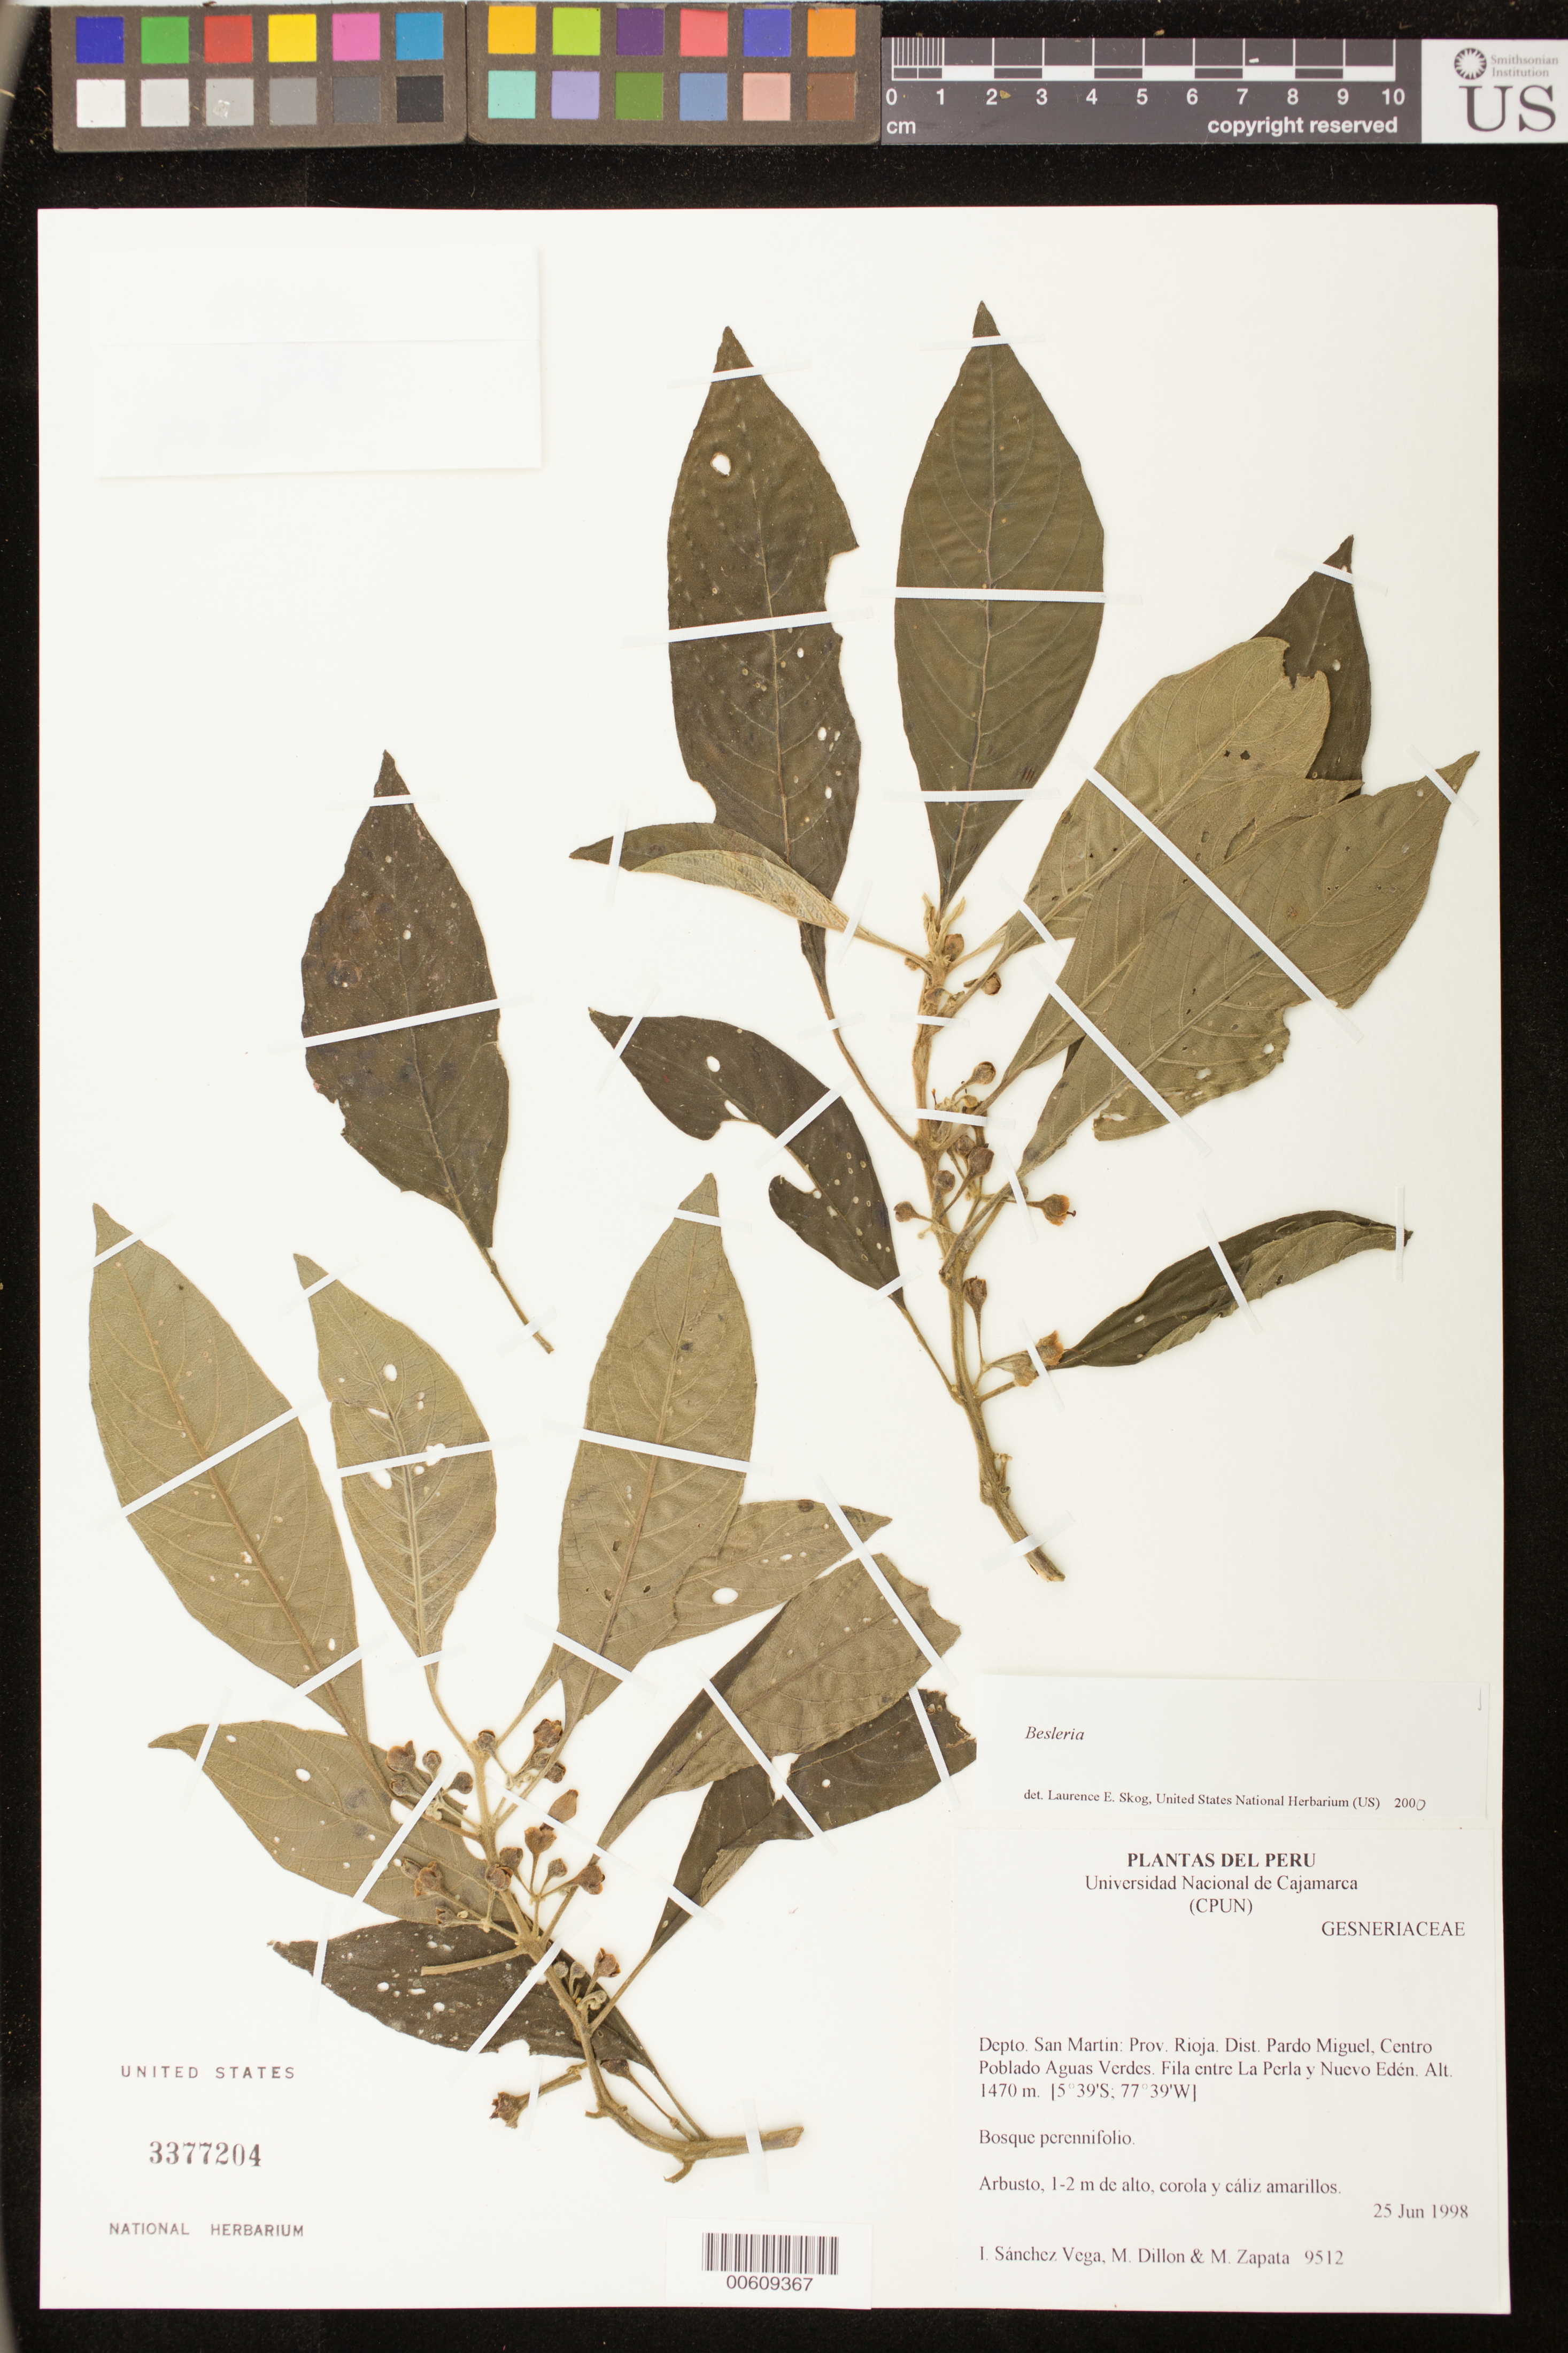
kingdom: Plantae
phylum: Tracheophyta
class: Magnoliopsida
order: Lamiales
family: Gesneriaceae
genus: Besleria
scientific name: Besleria sp.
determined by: Skog, Laurence E.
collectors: I. M. Sánchez Vega, M. O. Dillon & M. Zapata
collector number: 9512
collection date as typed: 25 Jun 1998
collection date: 1998-06-25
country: Peru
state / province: San Martín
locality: Prov. Rioja; Dist. Pardo Miguel, Centro Poblado Aguas Verdes, Fila entre La Perla y Nuevo Edén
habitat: Bosque perennifolio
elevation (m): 1470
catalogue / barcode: US 3377204